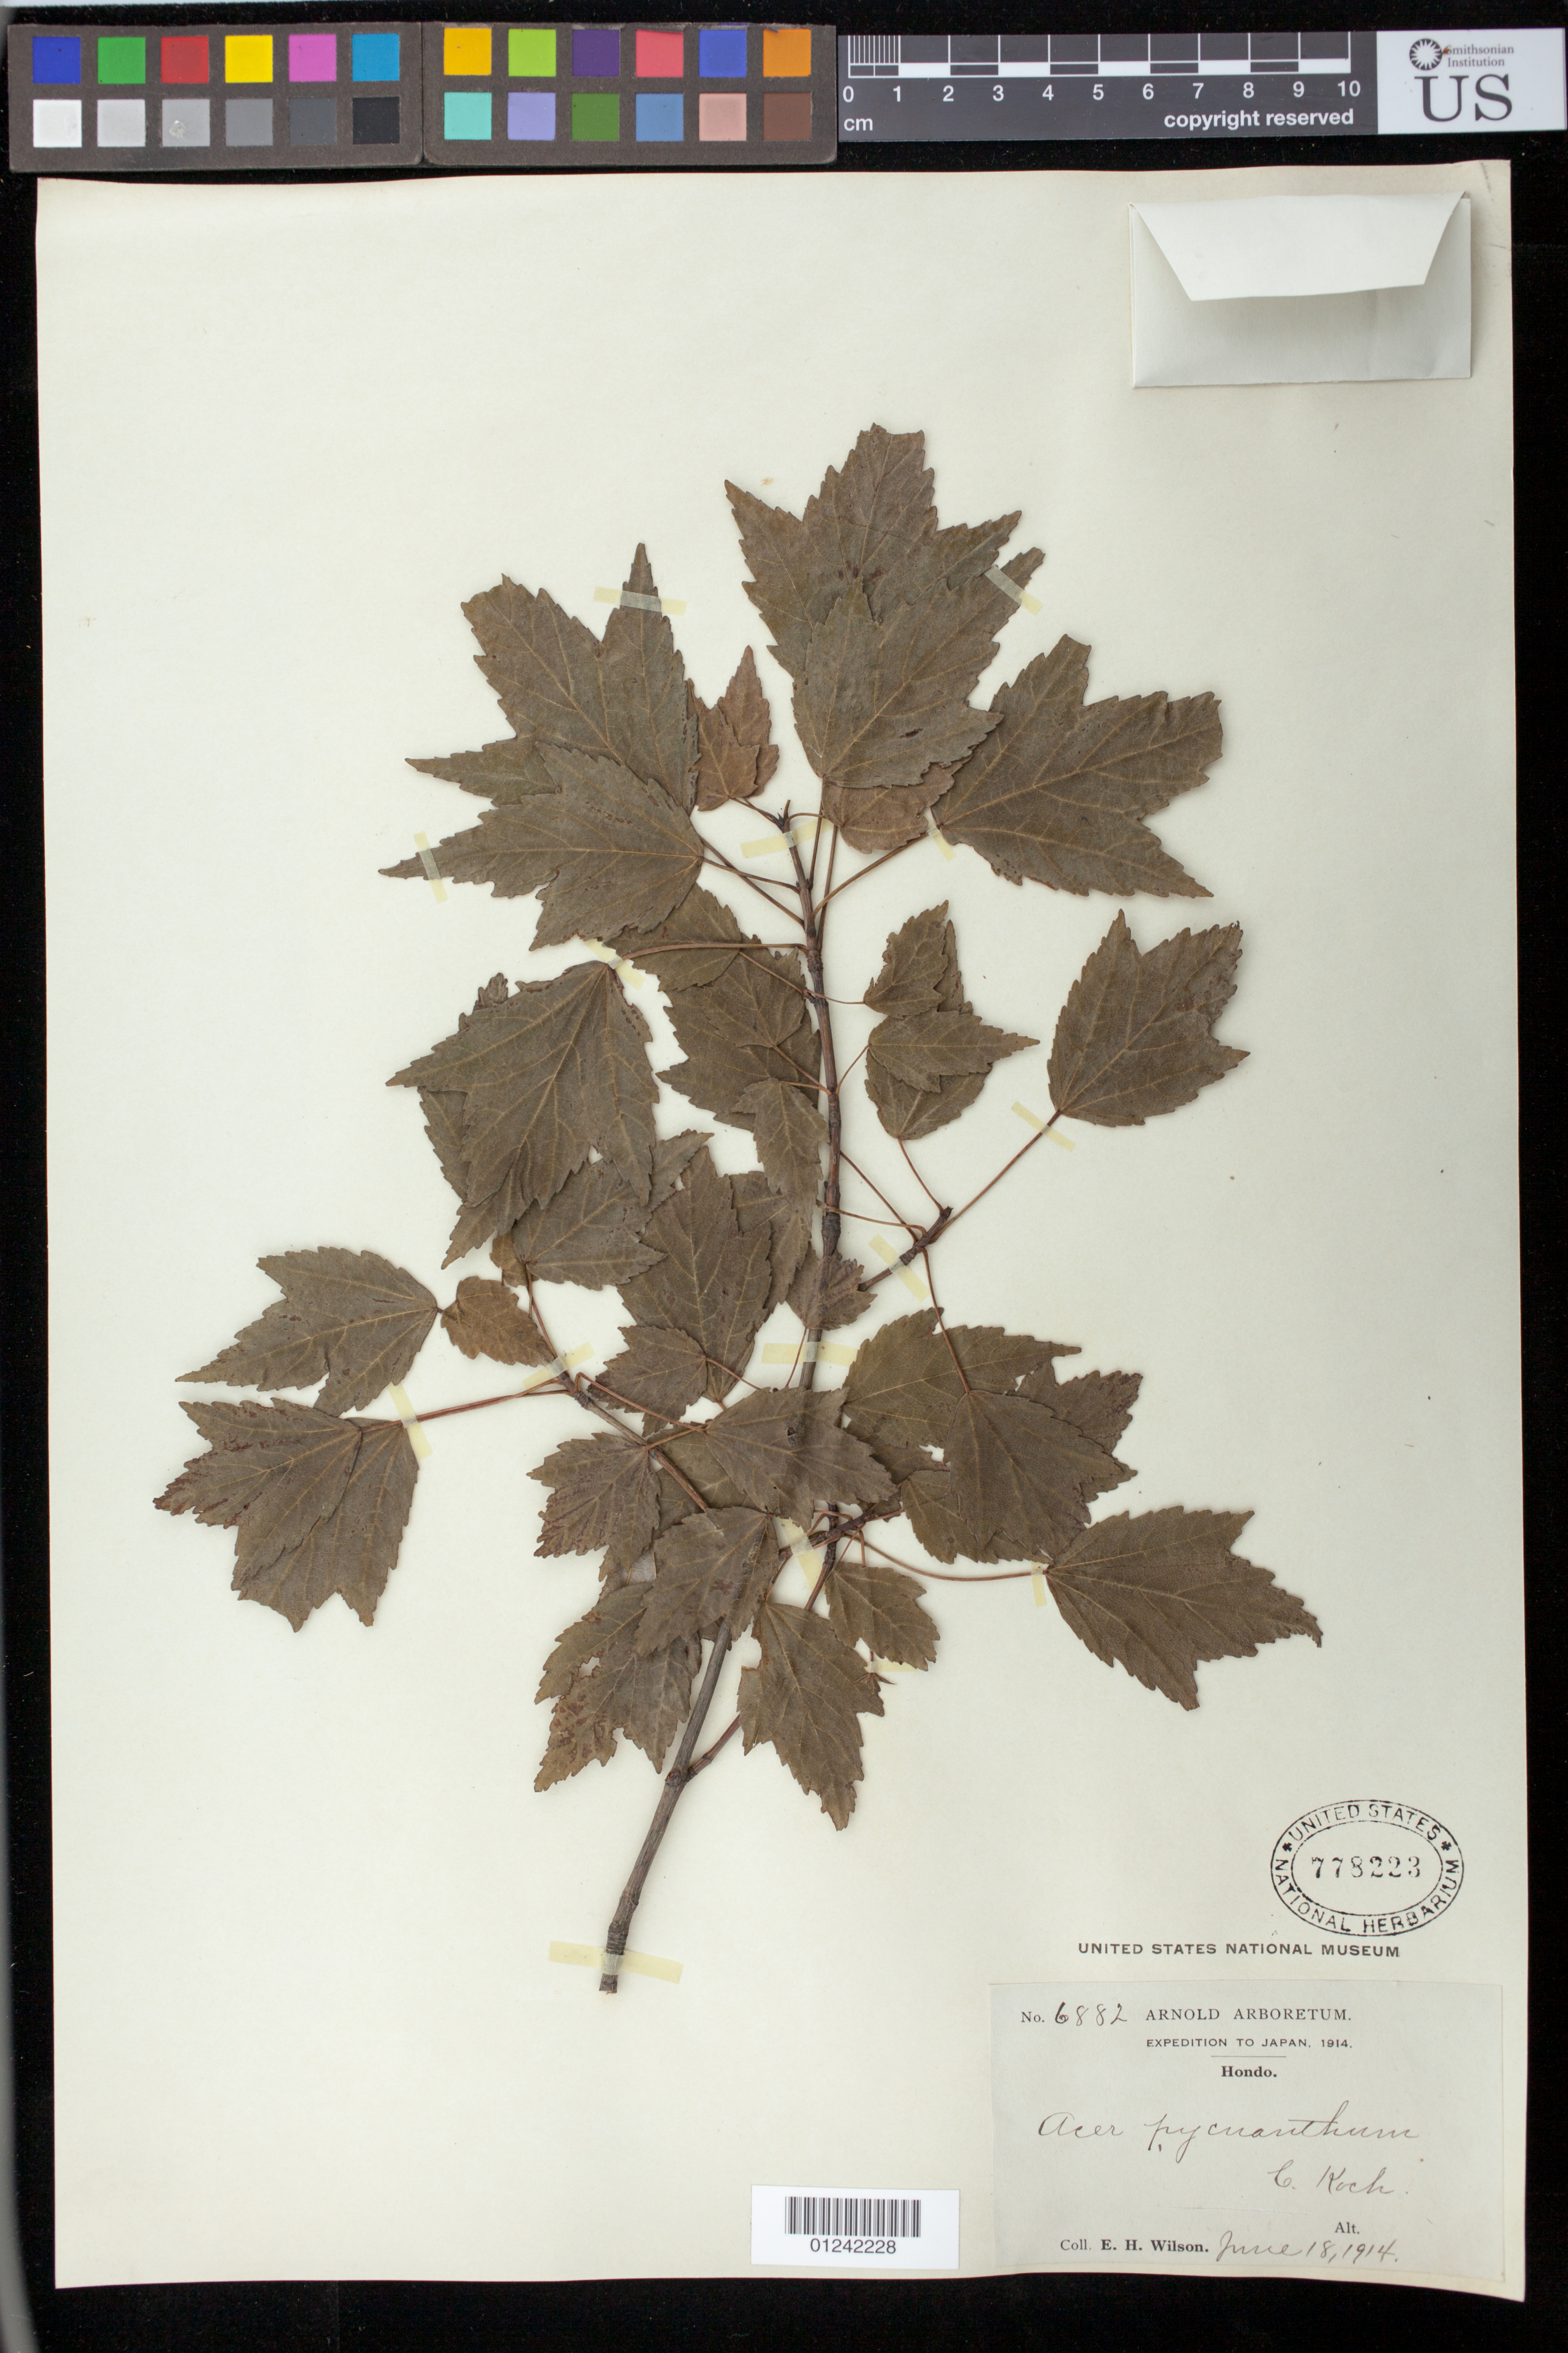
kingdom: Plantae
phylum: Tracheophyta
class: Magnoliopsida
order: Sapindales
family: Sapindaceae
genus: Acer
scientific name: Acer pycnanthum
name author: Koch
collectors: E. Wilson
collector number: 6882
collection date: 1914-06-18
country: Japan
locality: Hondo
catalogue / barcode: US 778223